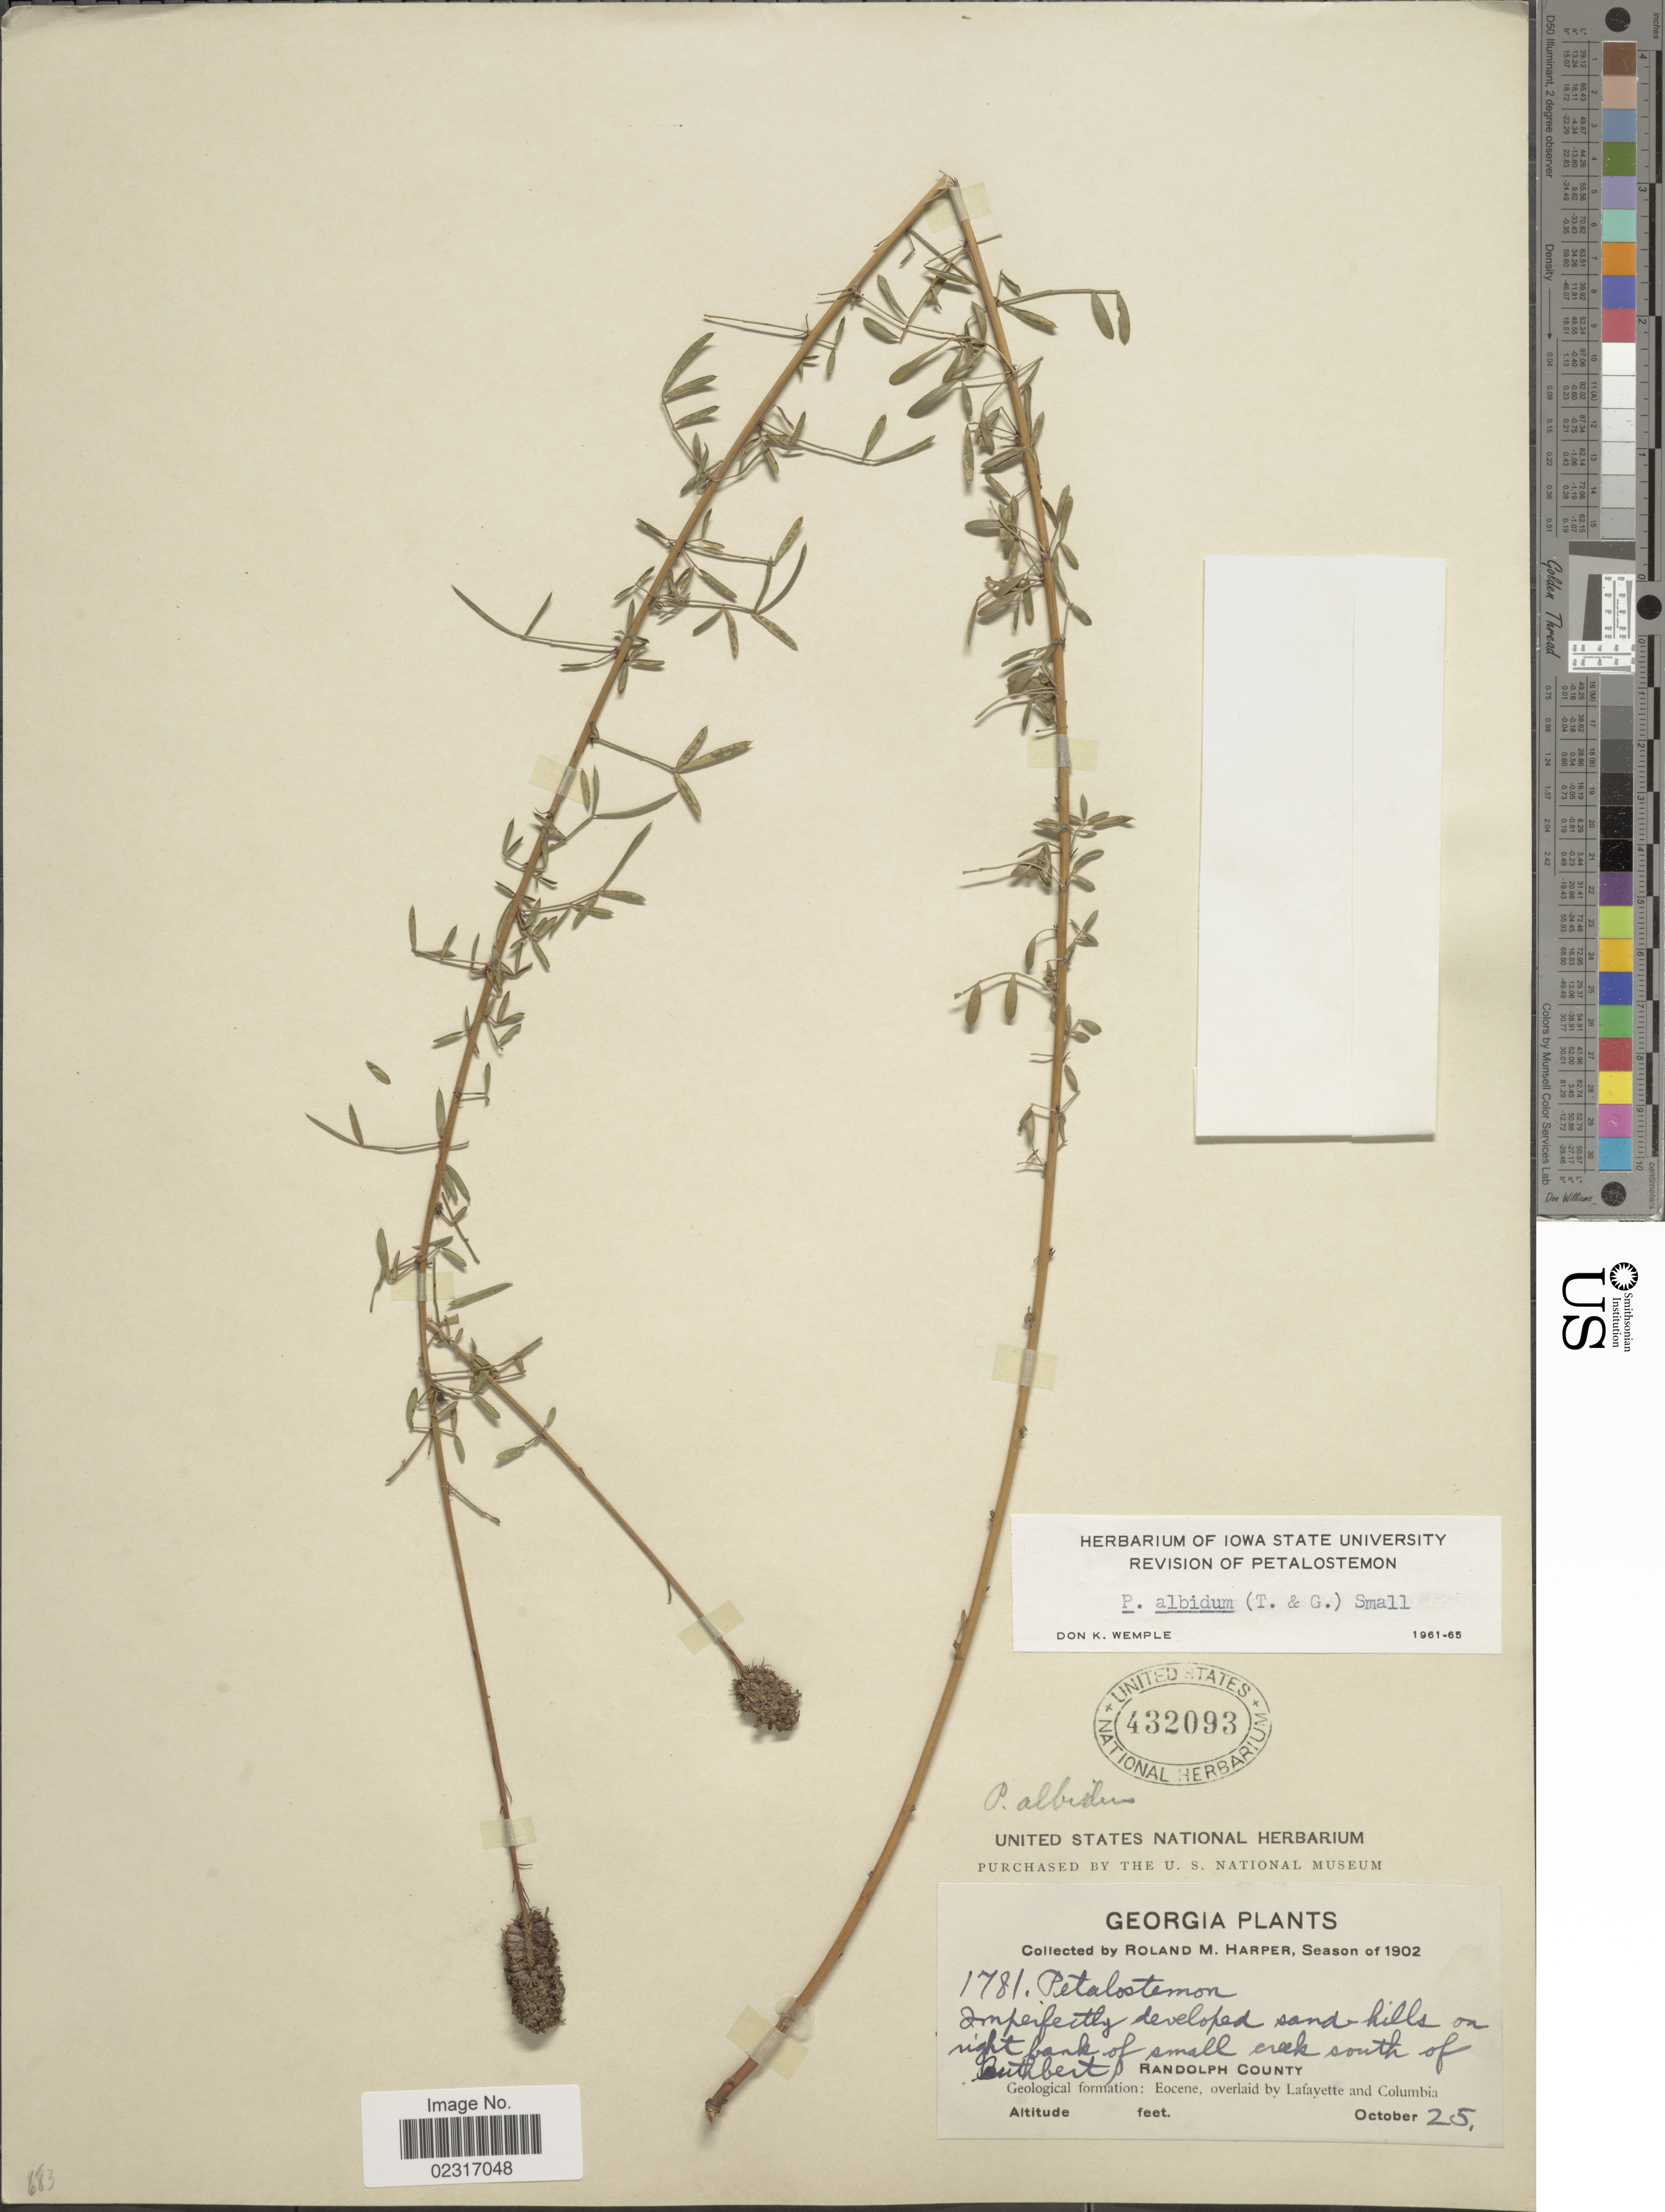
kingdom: Plantae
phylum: Tracheophyta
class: Magnoliopsida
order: Fabales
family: Fabaceae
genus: Dalea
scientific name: Dalea carnea var. albida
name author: (Torr. & A. Gray) Barneby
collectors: R. M. Harper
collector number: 1781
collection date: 1902-10-25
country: United States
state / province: Georgia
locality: On right bank of small creek south of Cuthbert. Randolph County.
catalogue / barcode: US 432093